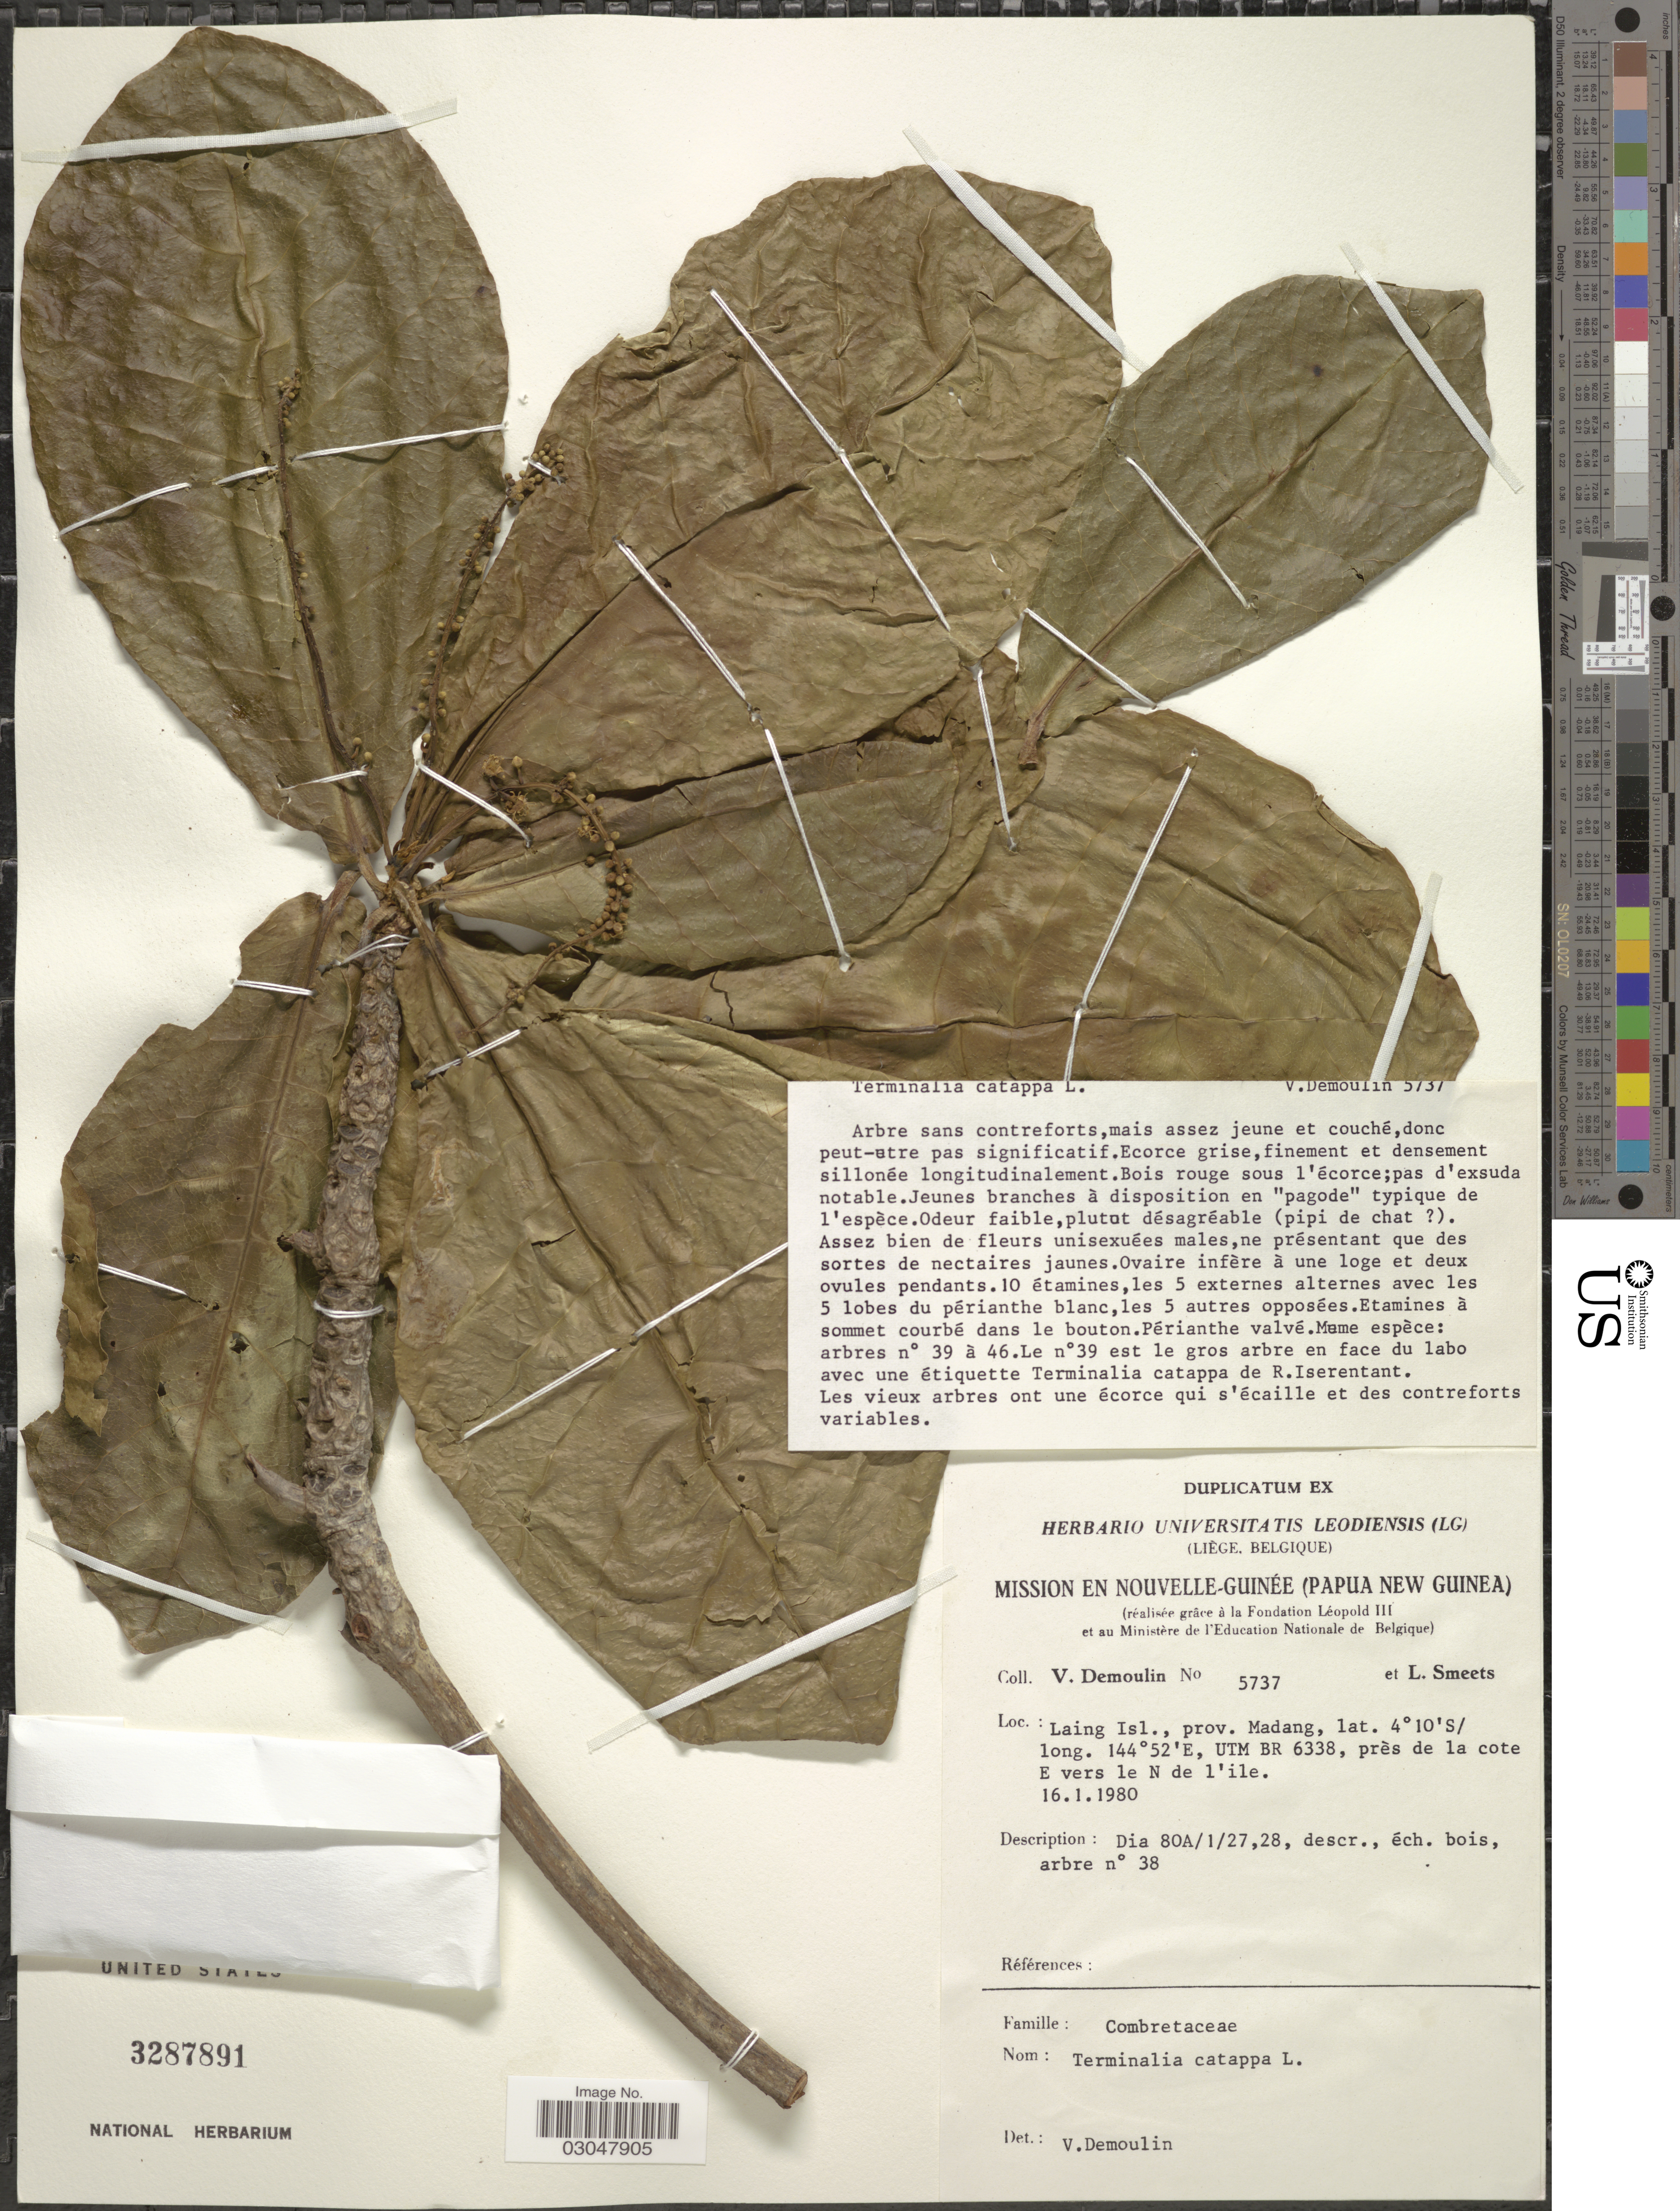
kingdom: Plantae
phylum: Tracheophyta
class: Magnoliopsida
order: Myrtales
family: Combretaceae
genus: Terminalia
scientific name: Terminalia catappa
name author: L.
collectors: V. Demoulin & L. Smeets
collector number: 5737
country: Papua New Guinea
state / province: Madang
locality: Nouvelle-Guinée. [unsure placement] Laing Isl., UTM BR 6338, près de la cote E vers le N de l'ile.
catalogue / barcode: US 3287891